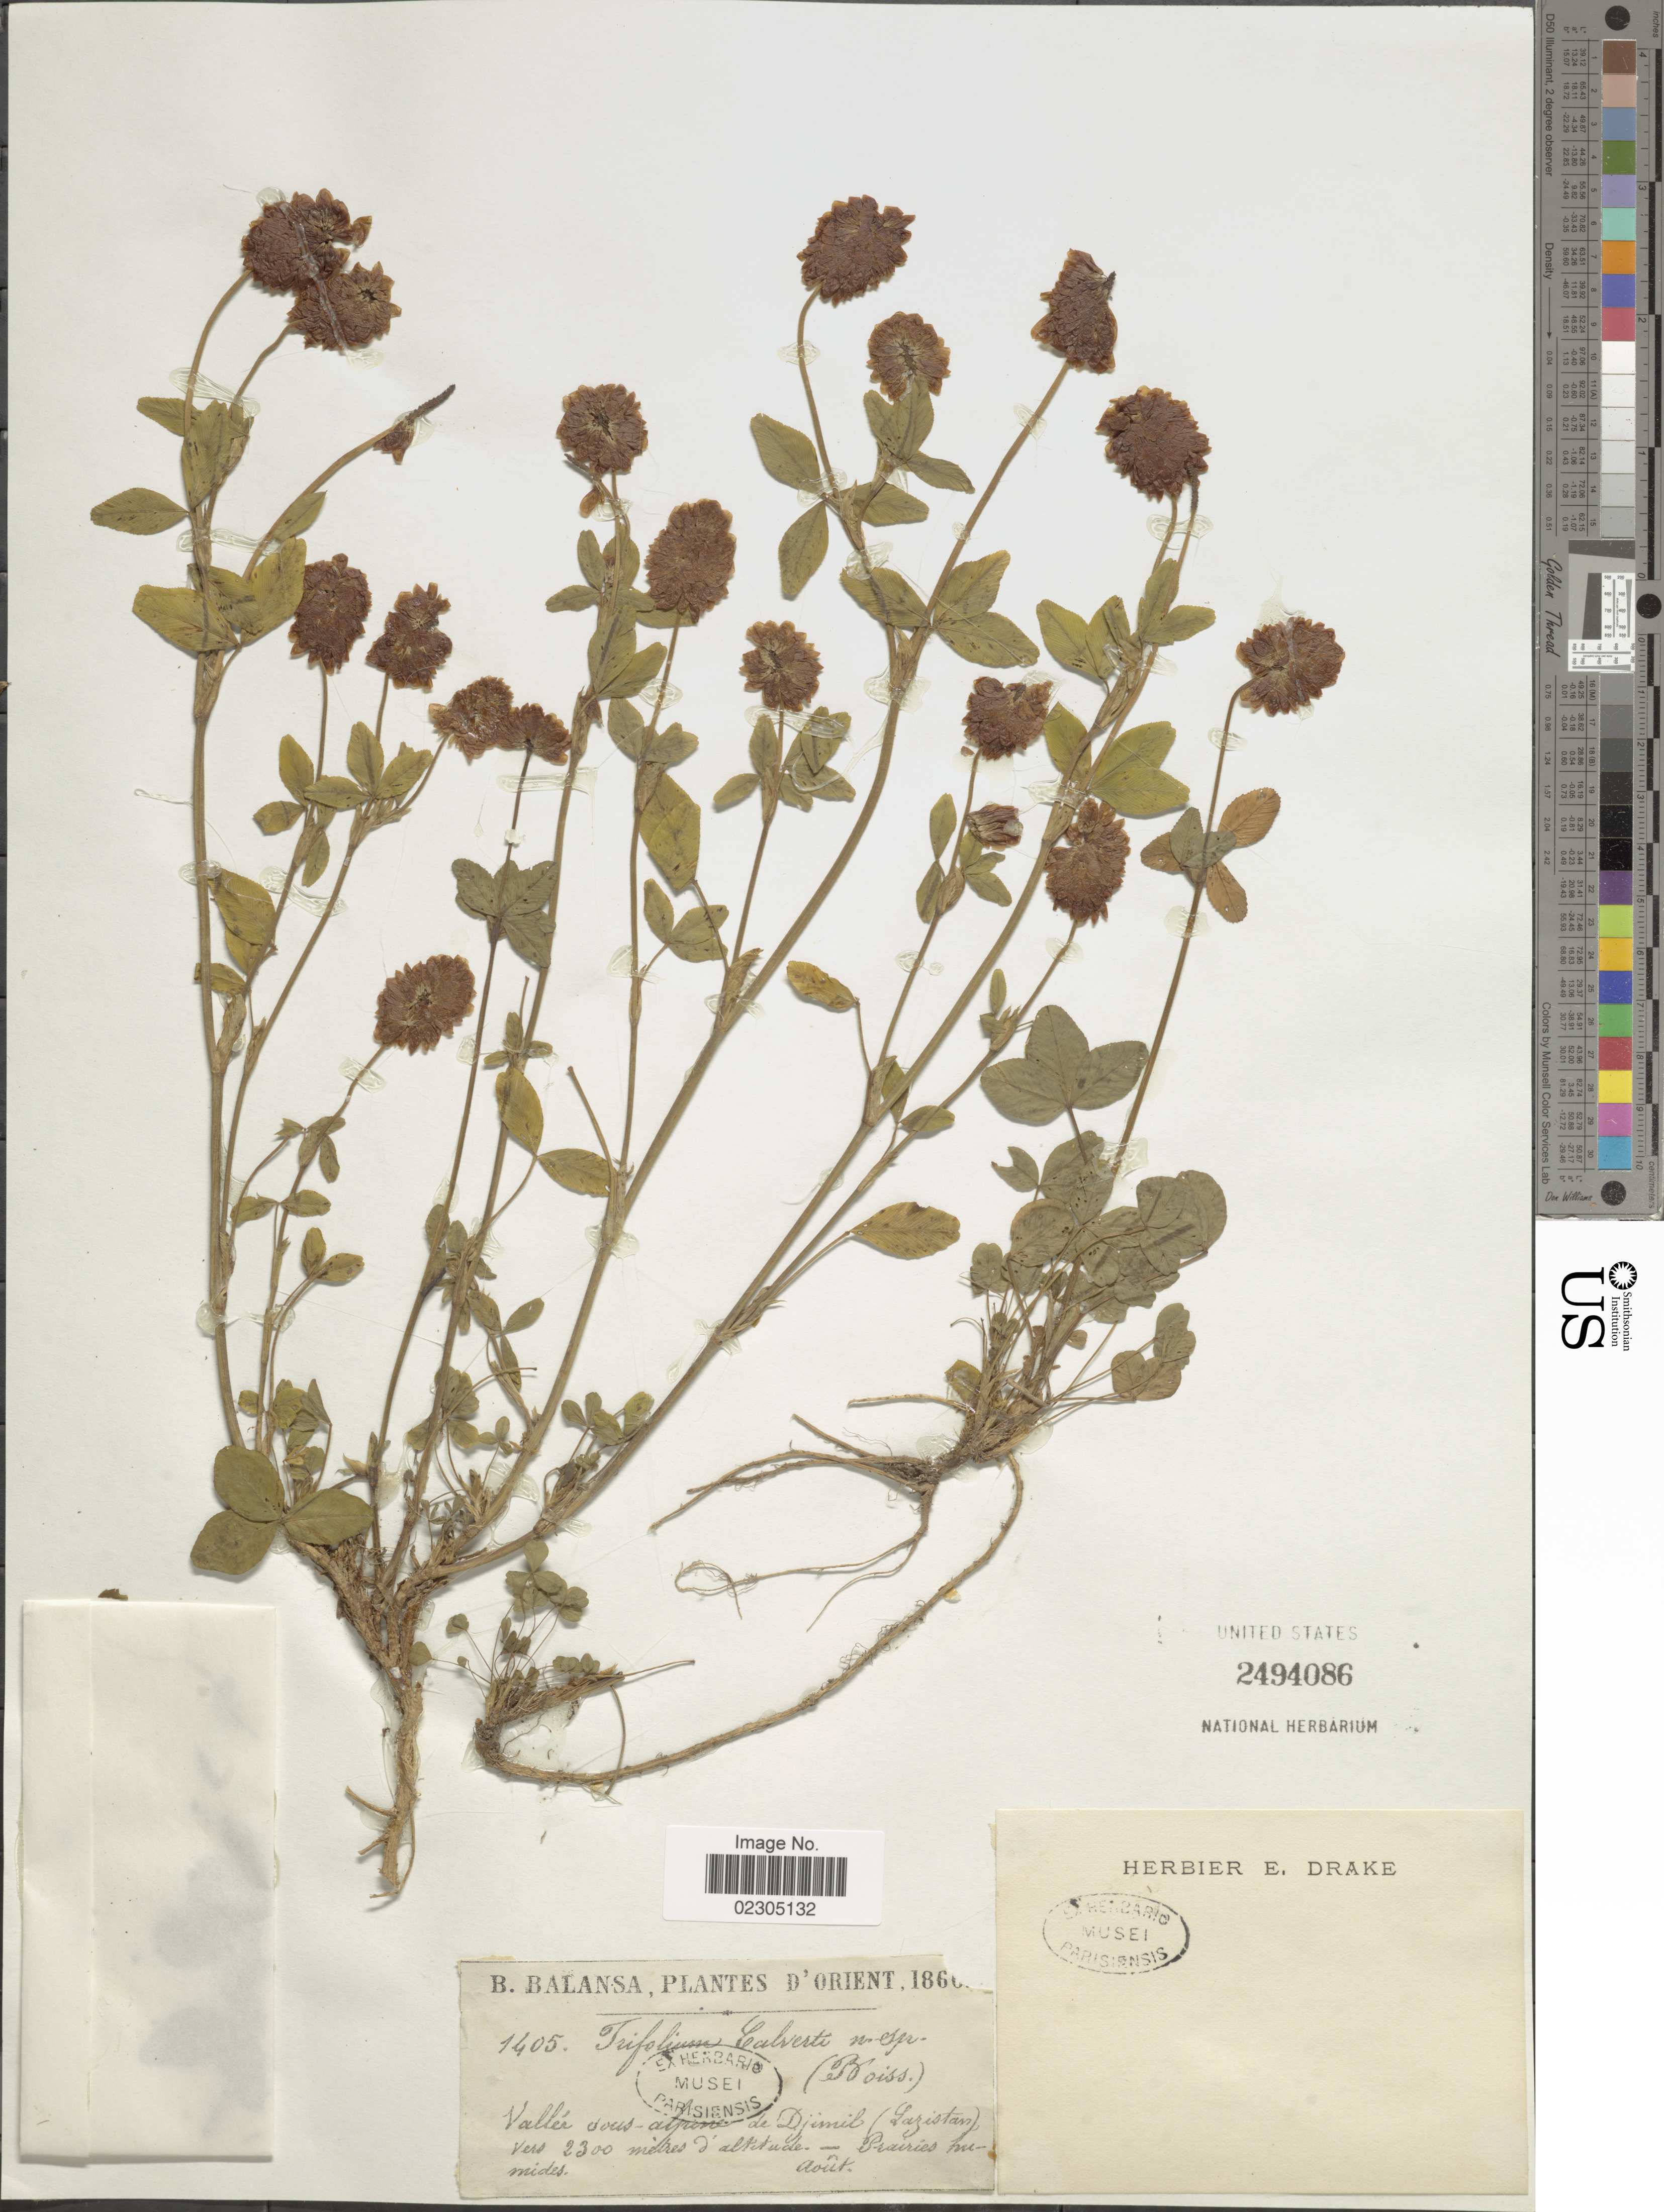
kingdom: Plantae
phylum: Tracheophyta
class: Magnoliopsida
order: Fabales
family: Fabaceae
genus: Trifolium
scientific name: Trifolium calverti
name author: Boiss.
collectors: B. Balansa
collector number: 1405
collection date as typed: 186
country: Turkey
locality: D'Orient. Valler sous- alpine de Djimil ( Lazistan). [interpreted]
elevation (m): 2300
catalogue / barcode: US 2494086